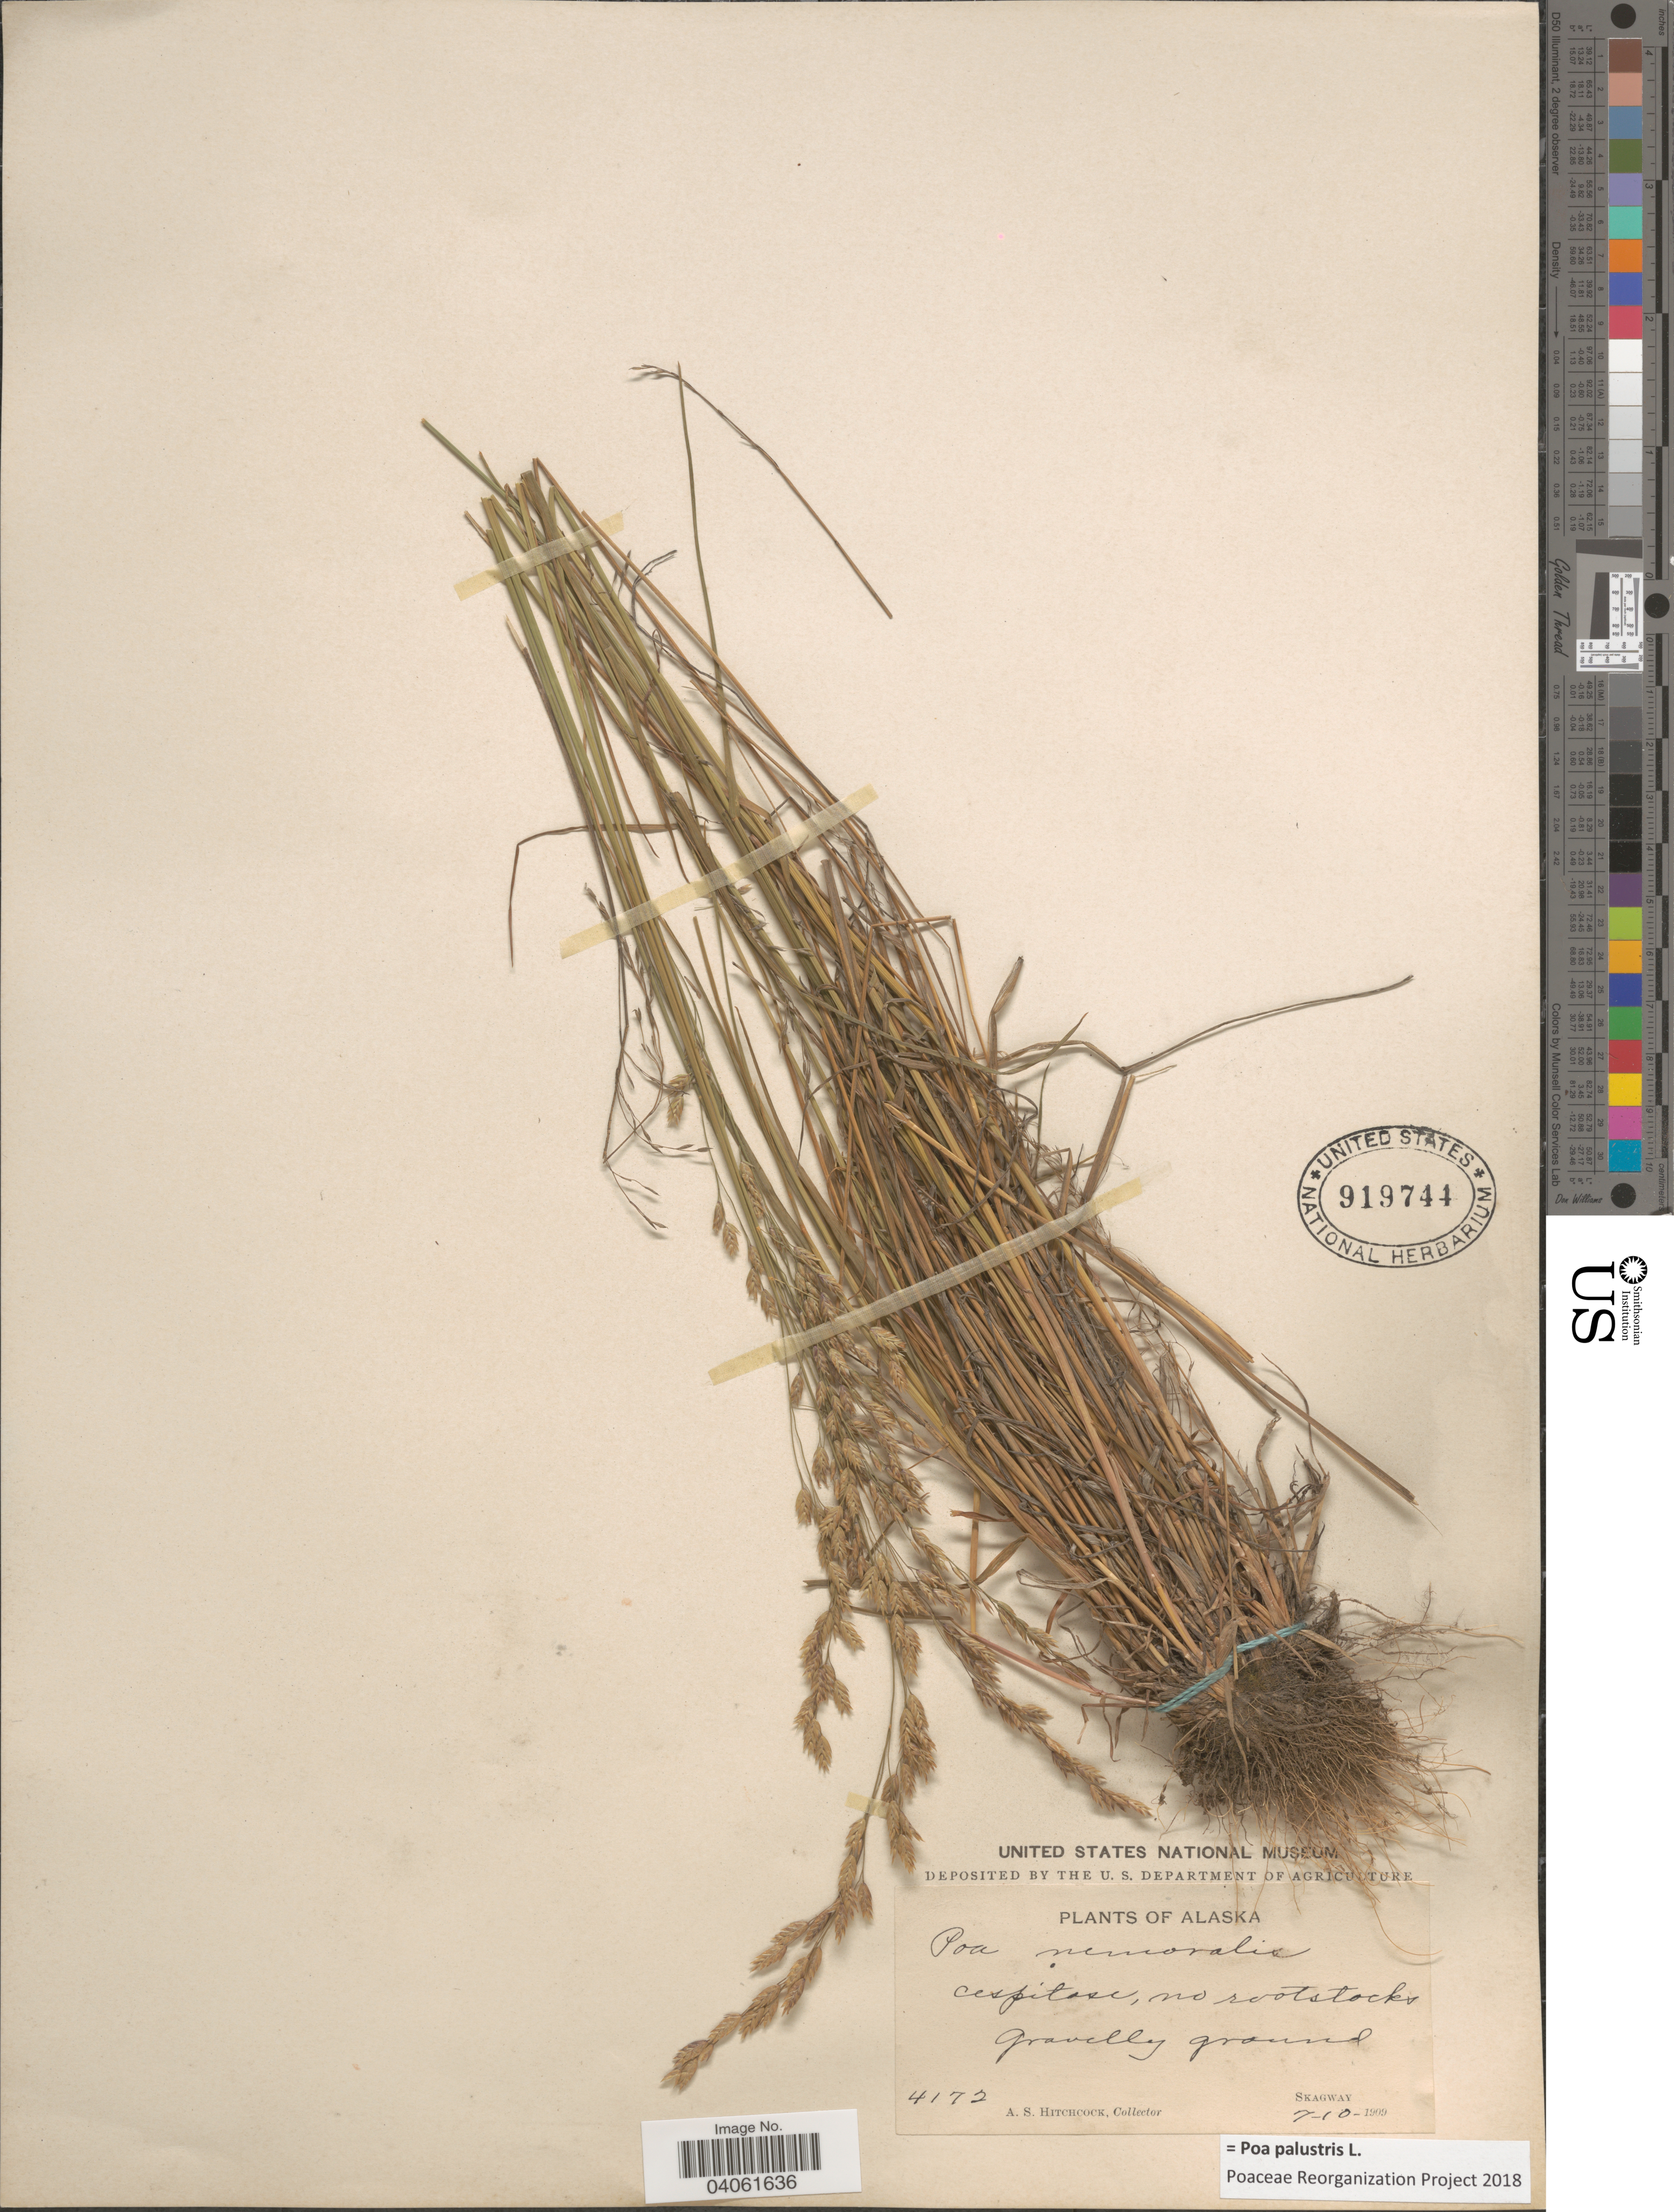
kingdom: Plantae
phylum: Tracheophyta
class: Liliopsida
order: Poales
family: Poaceae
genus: Poa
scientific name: Poa palustris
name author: L.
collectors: A. S. Hitchcock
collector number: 4172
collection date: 1909-07-10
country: United States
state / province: Alaska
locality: Skagway.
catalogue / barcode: US 919744